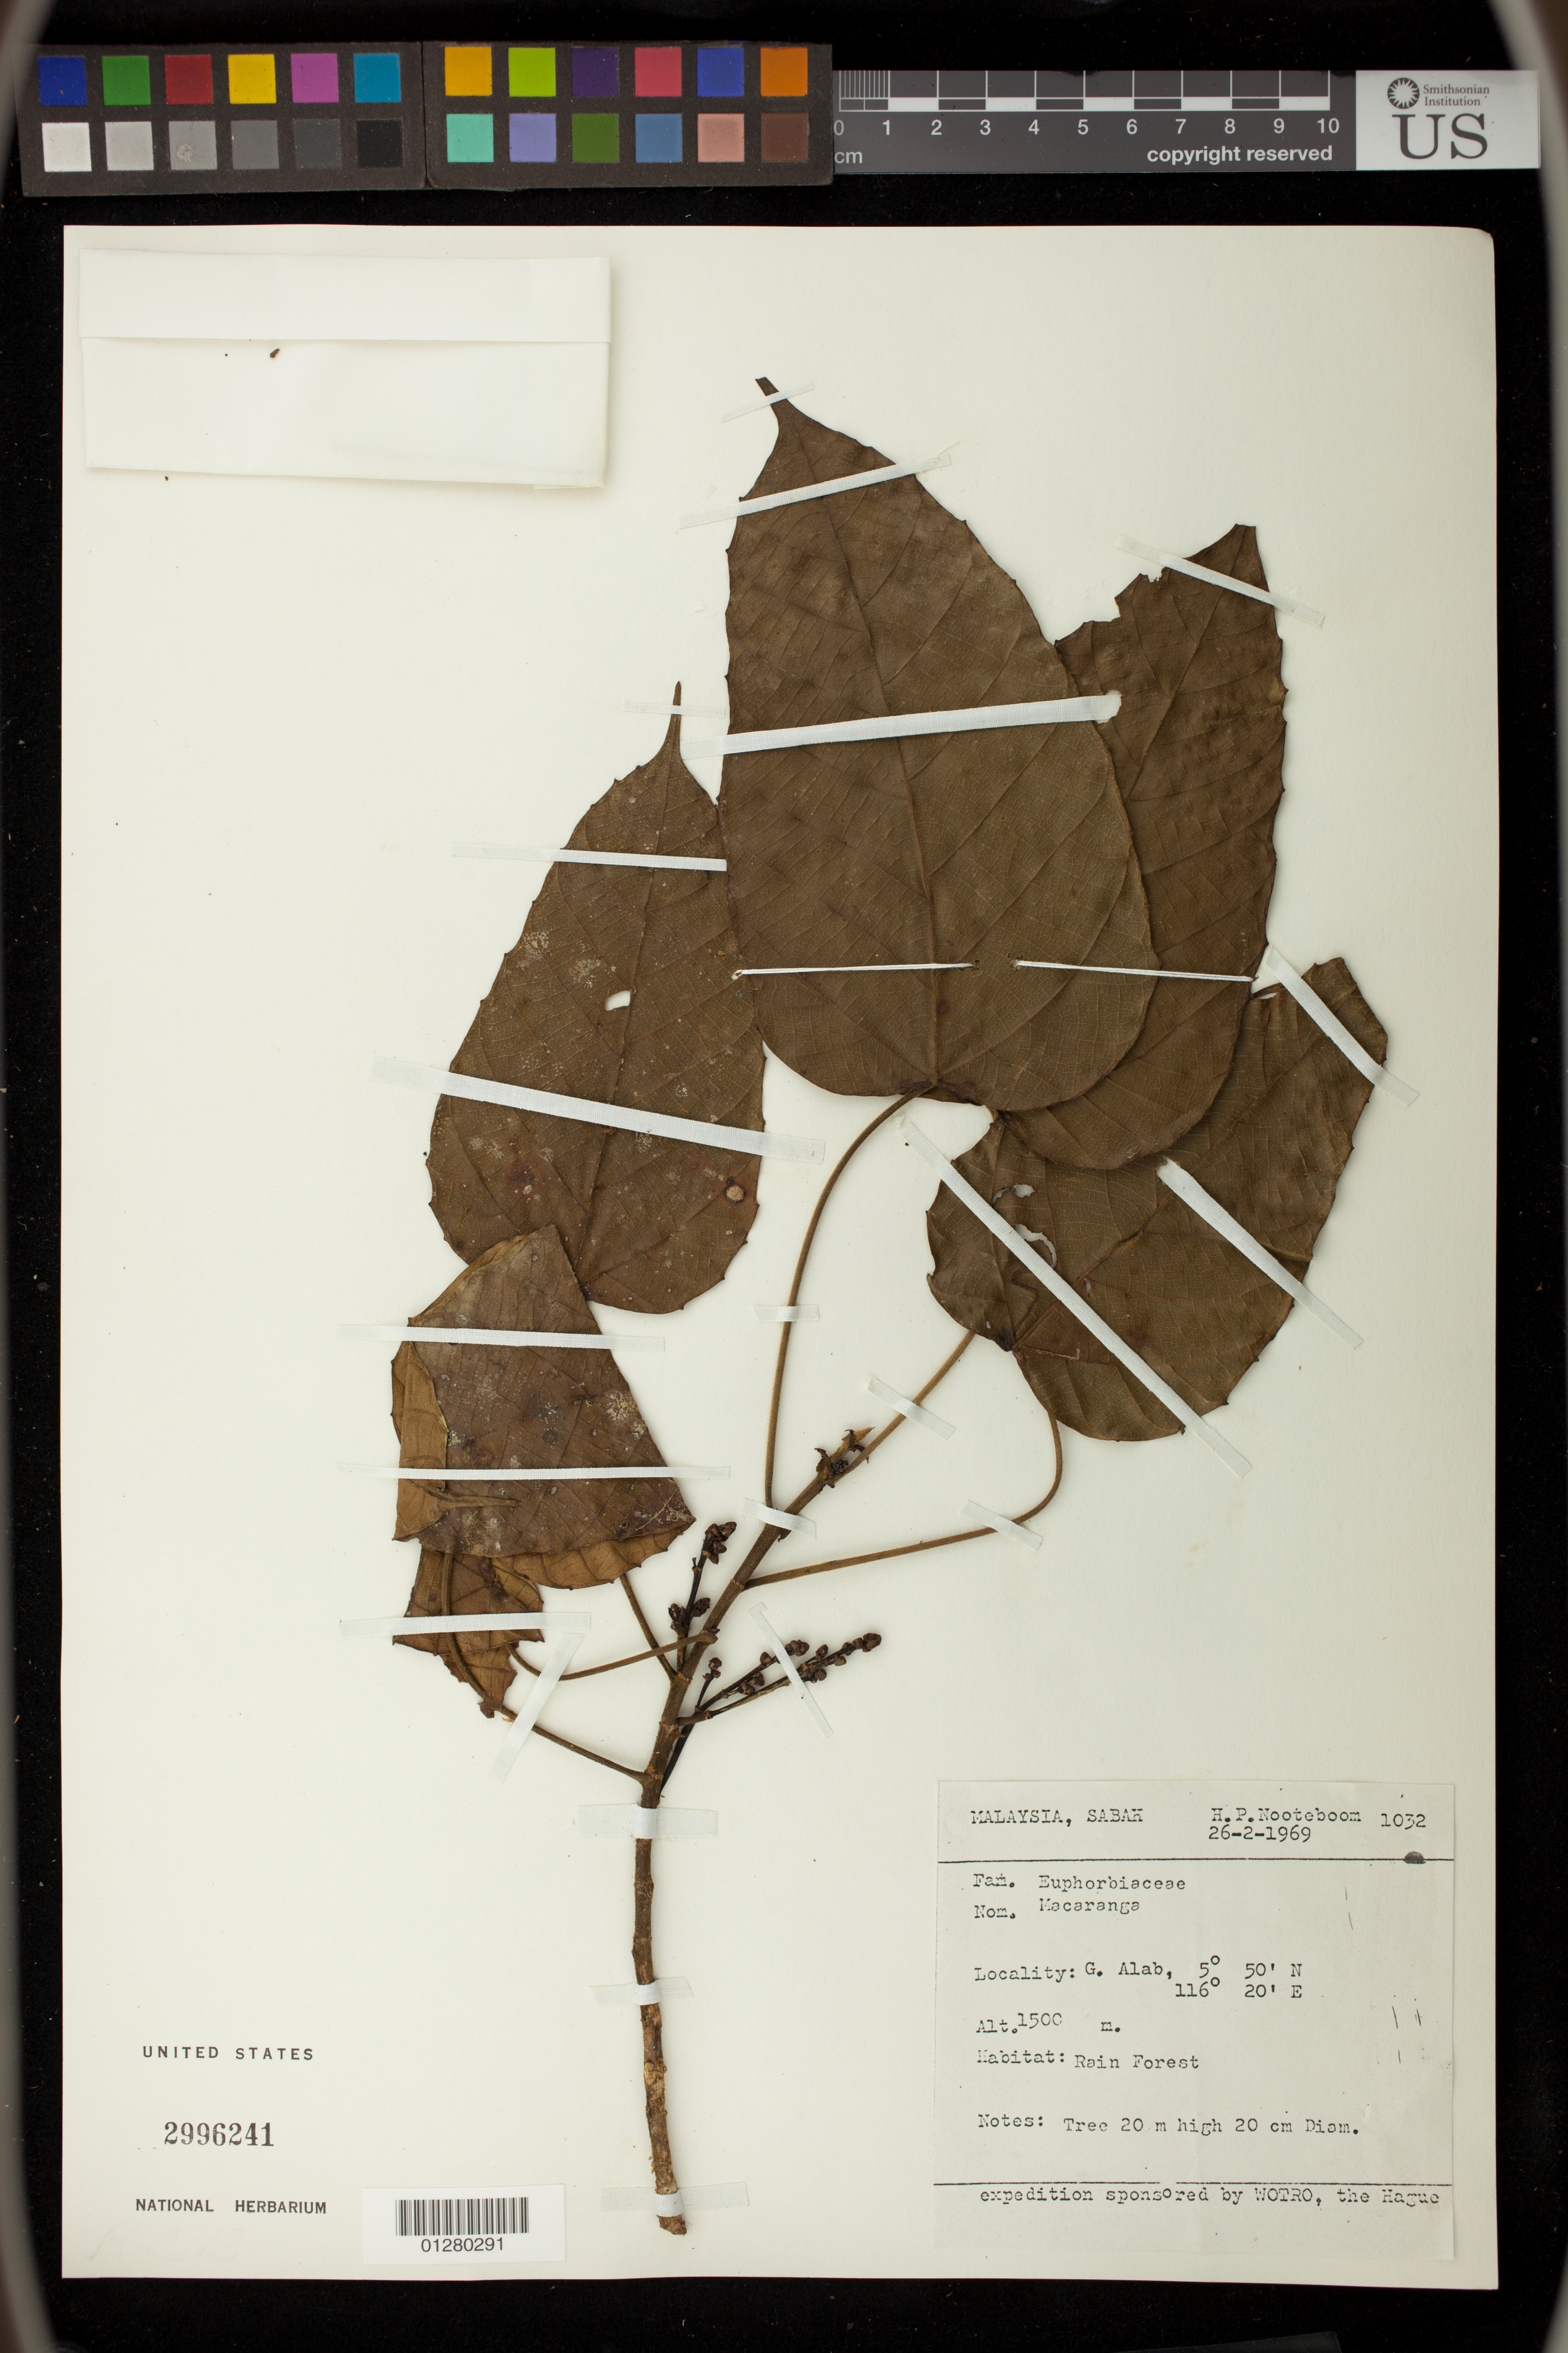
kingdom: Plantae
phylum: Tracheophyta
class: Magnoliopsida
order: Malpighiales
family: Euphorbiaceae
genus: Macaranga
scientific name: Macaranga sp.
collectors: H. P. Nooteboom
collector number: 1032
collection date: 1969-02-26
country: Malaysia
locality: Sabak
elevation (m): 1500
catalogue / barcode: US 2996241